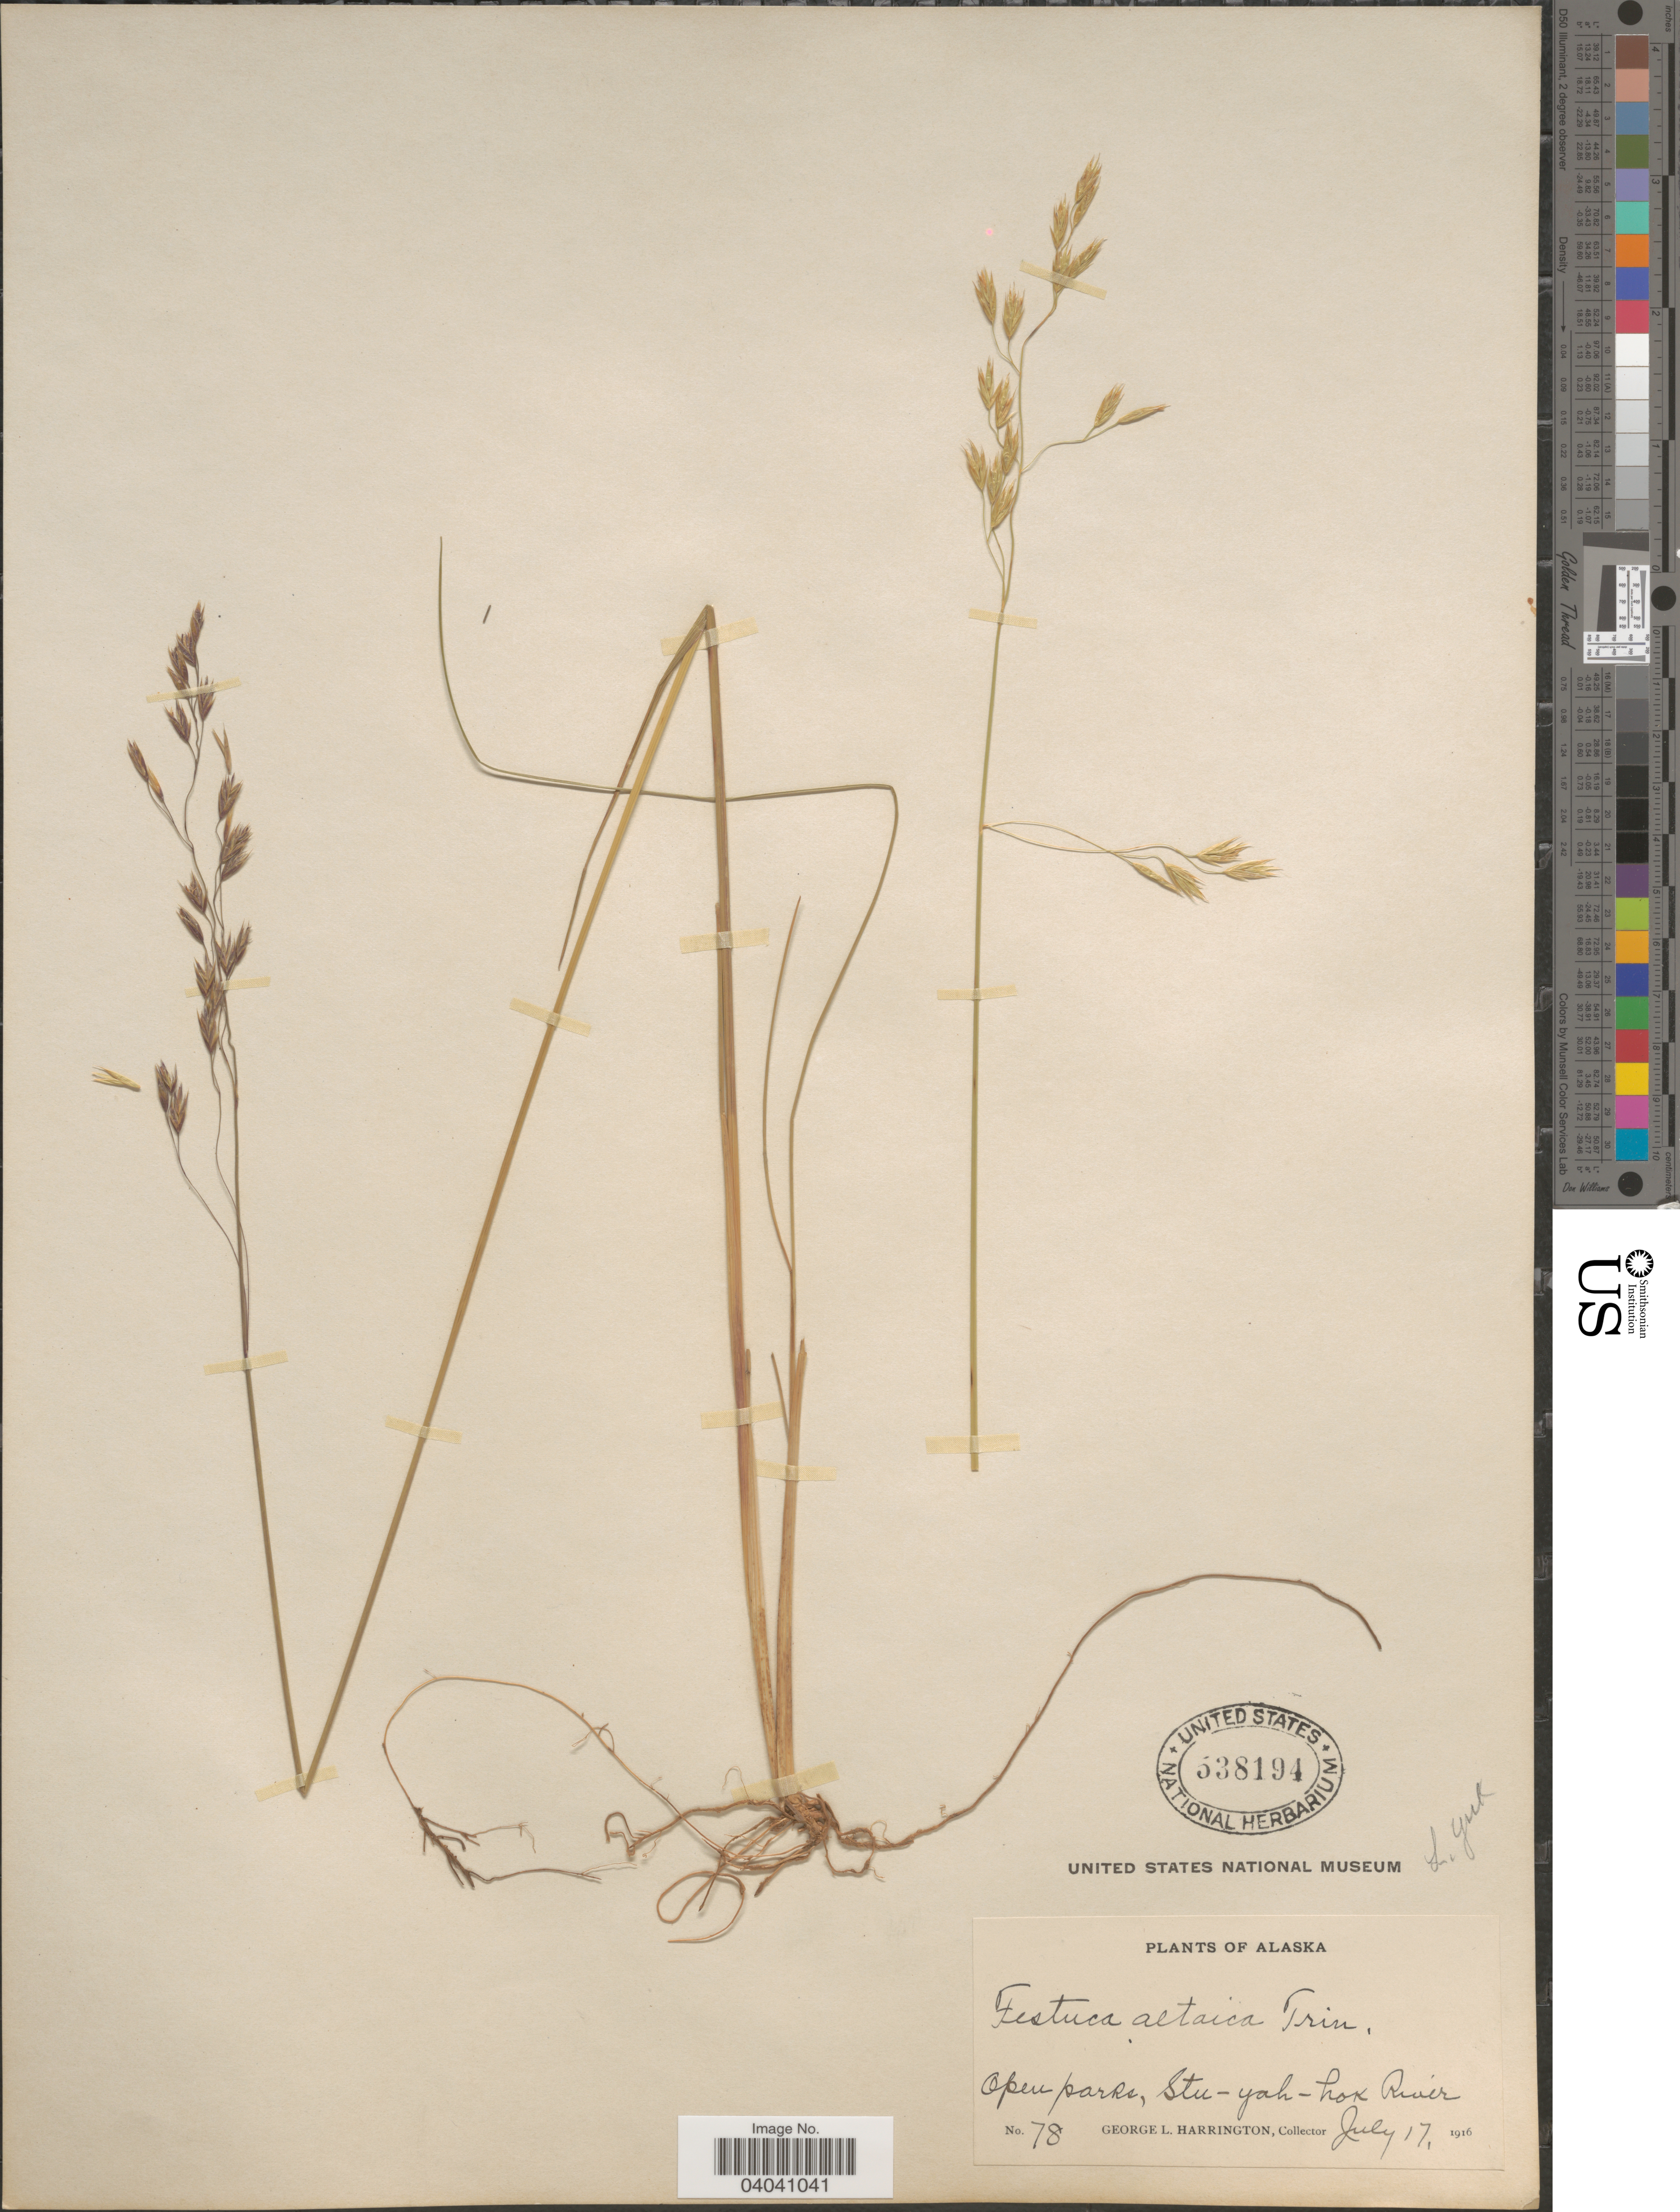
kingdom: Plantae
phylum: Tracheophyta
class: Liliopsida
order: Poales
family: Poaceae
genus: Festuca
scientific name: Festuca altaica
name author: Trin.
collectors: G. Harrington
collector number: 78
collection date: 1916-07-17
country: United States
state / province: Alaska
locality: Open parks, Stu-yah-hok River.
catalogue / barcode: US 538194